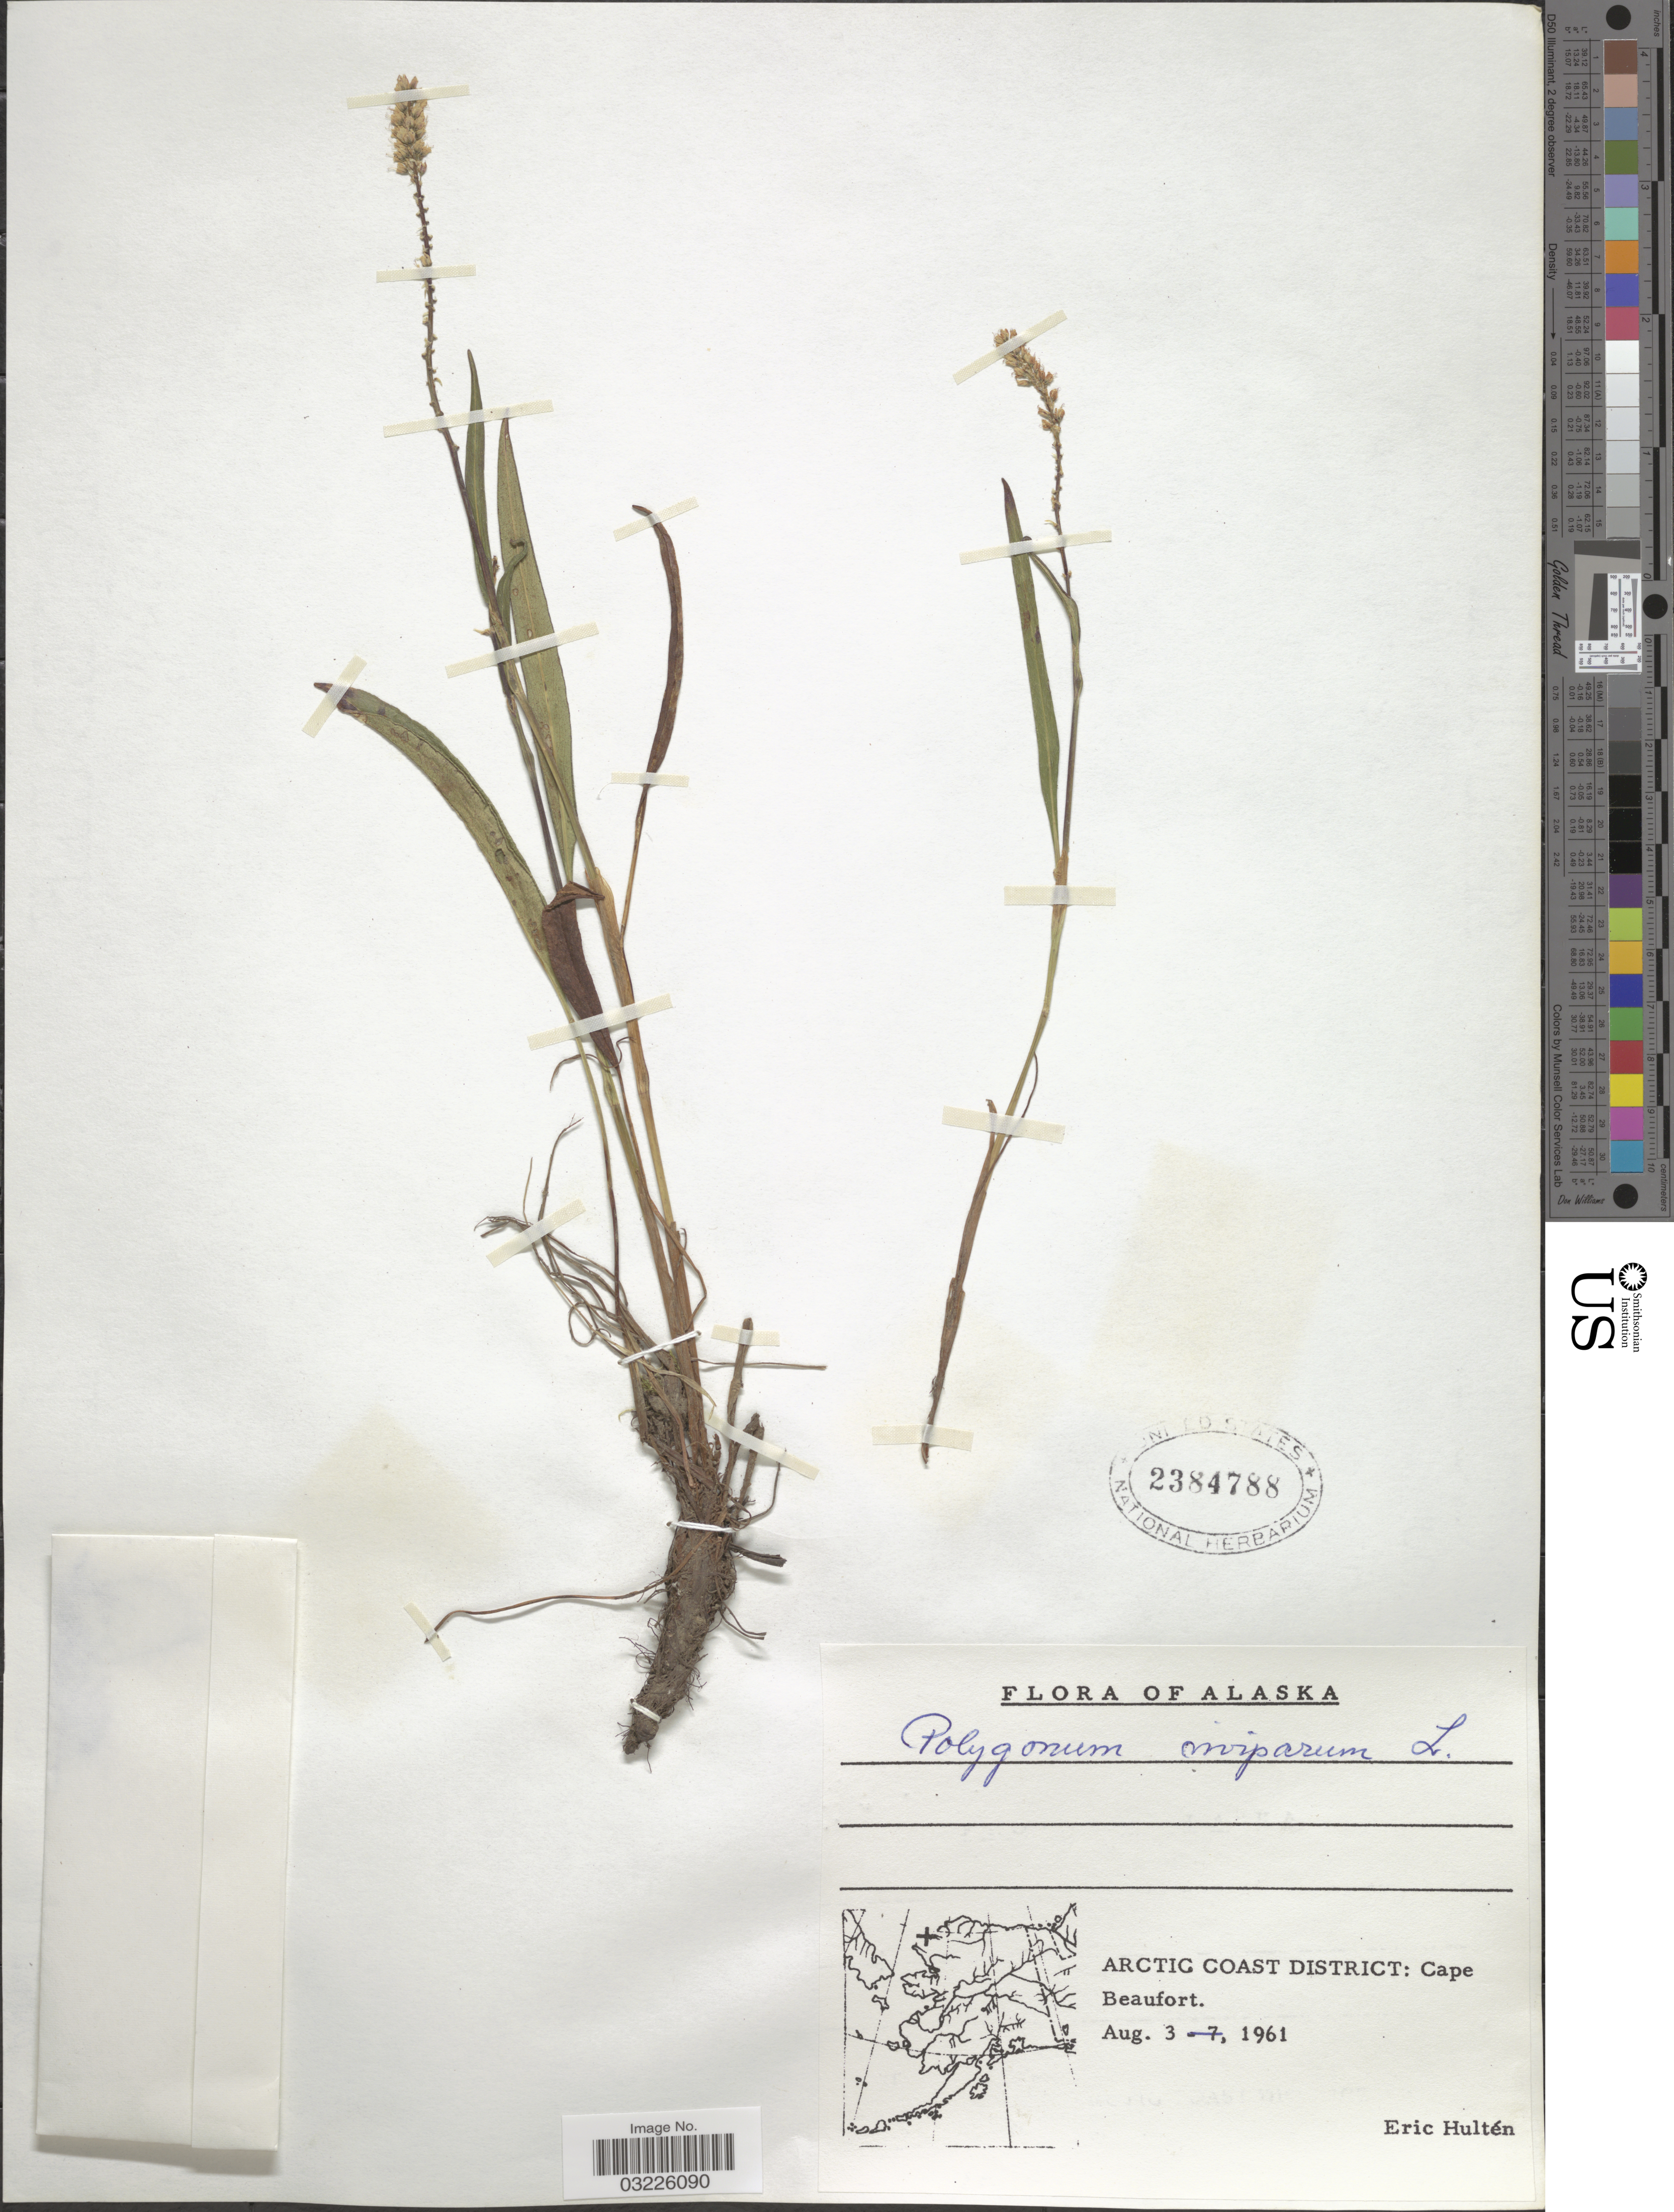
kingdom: Plantae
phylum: Tracheophyta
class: Magnoliopsida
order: Caryophyllales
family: Polygonaceae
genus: Bistorta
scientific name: Bistorta vivipara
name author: (L.) Delarbre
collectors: E. G. Hultén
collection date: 1961-08-03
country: United States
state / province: Alaska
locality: Arctic Coast District: Cape Beaufort.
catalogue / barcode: US 2384788